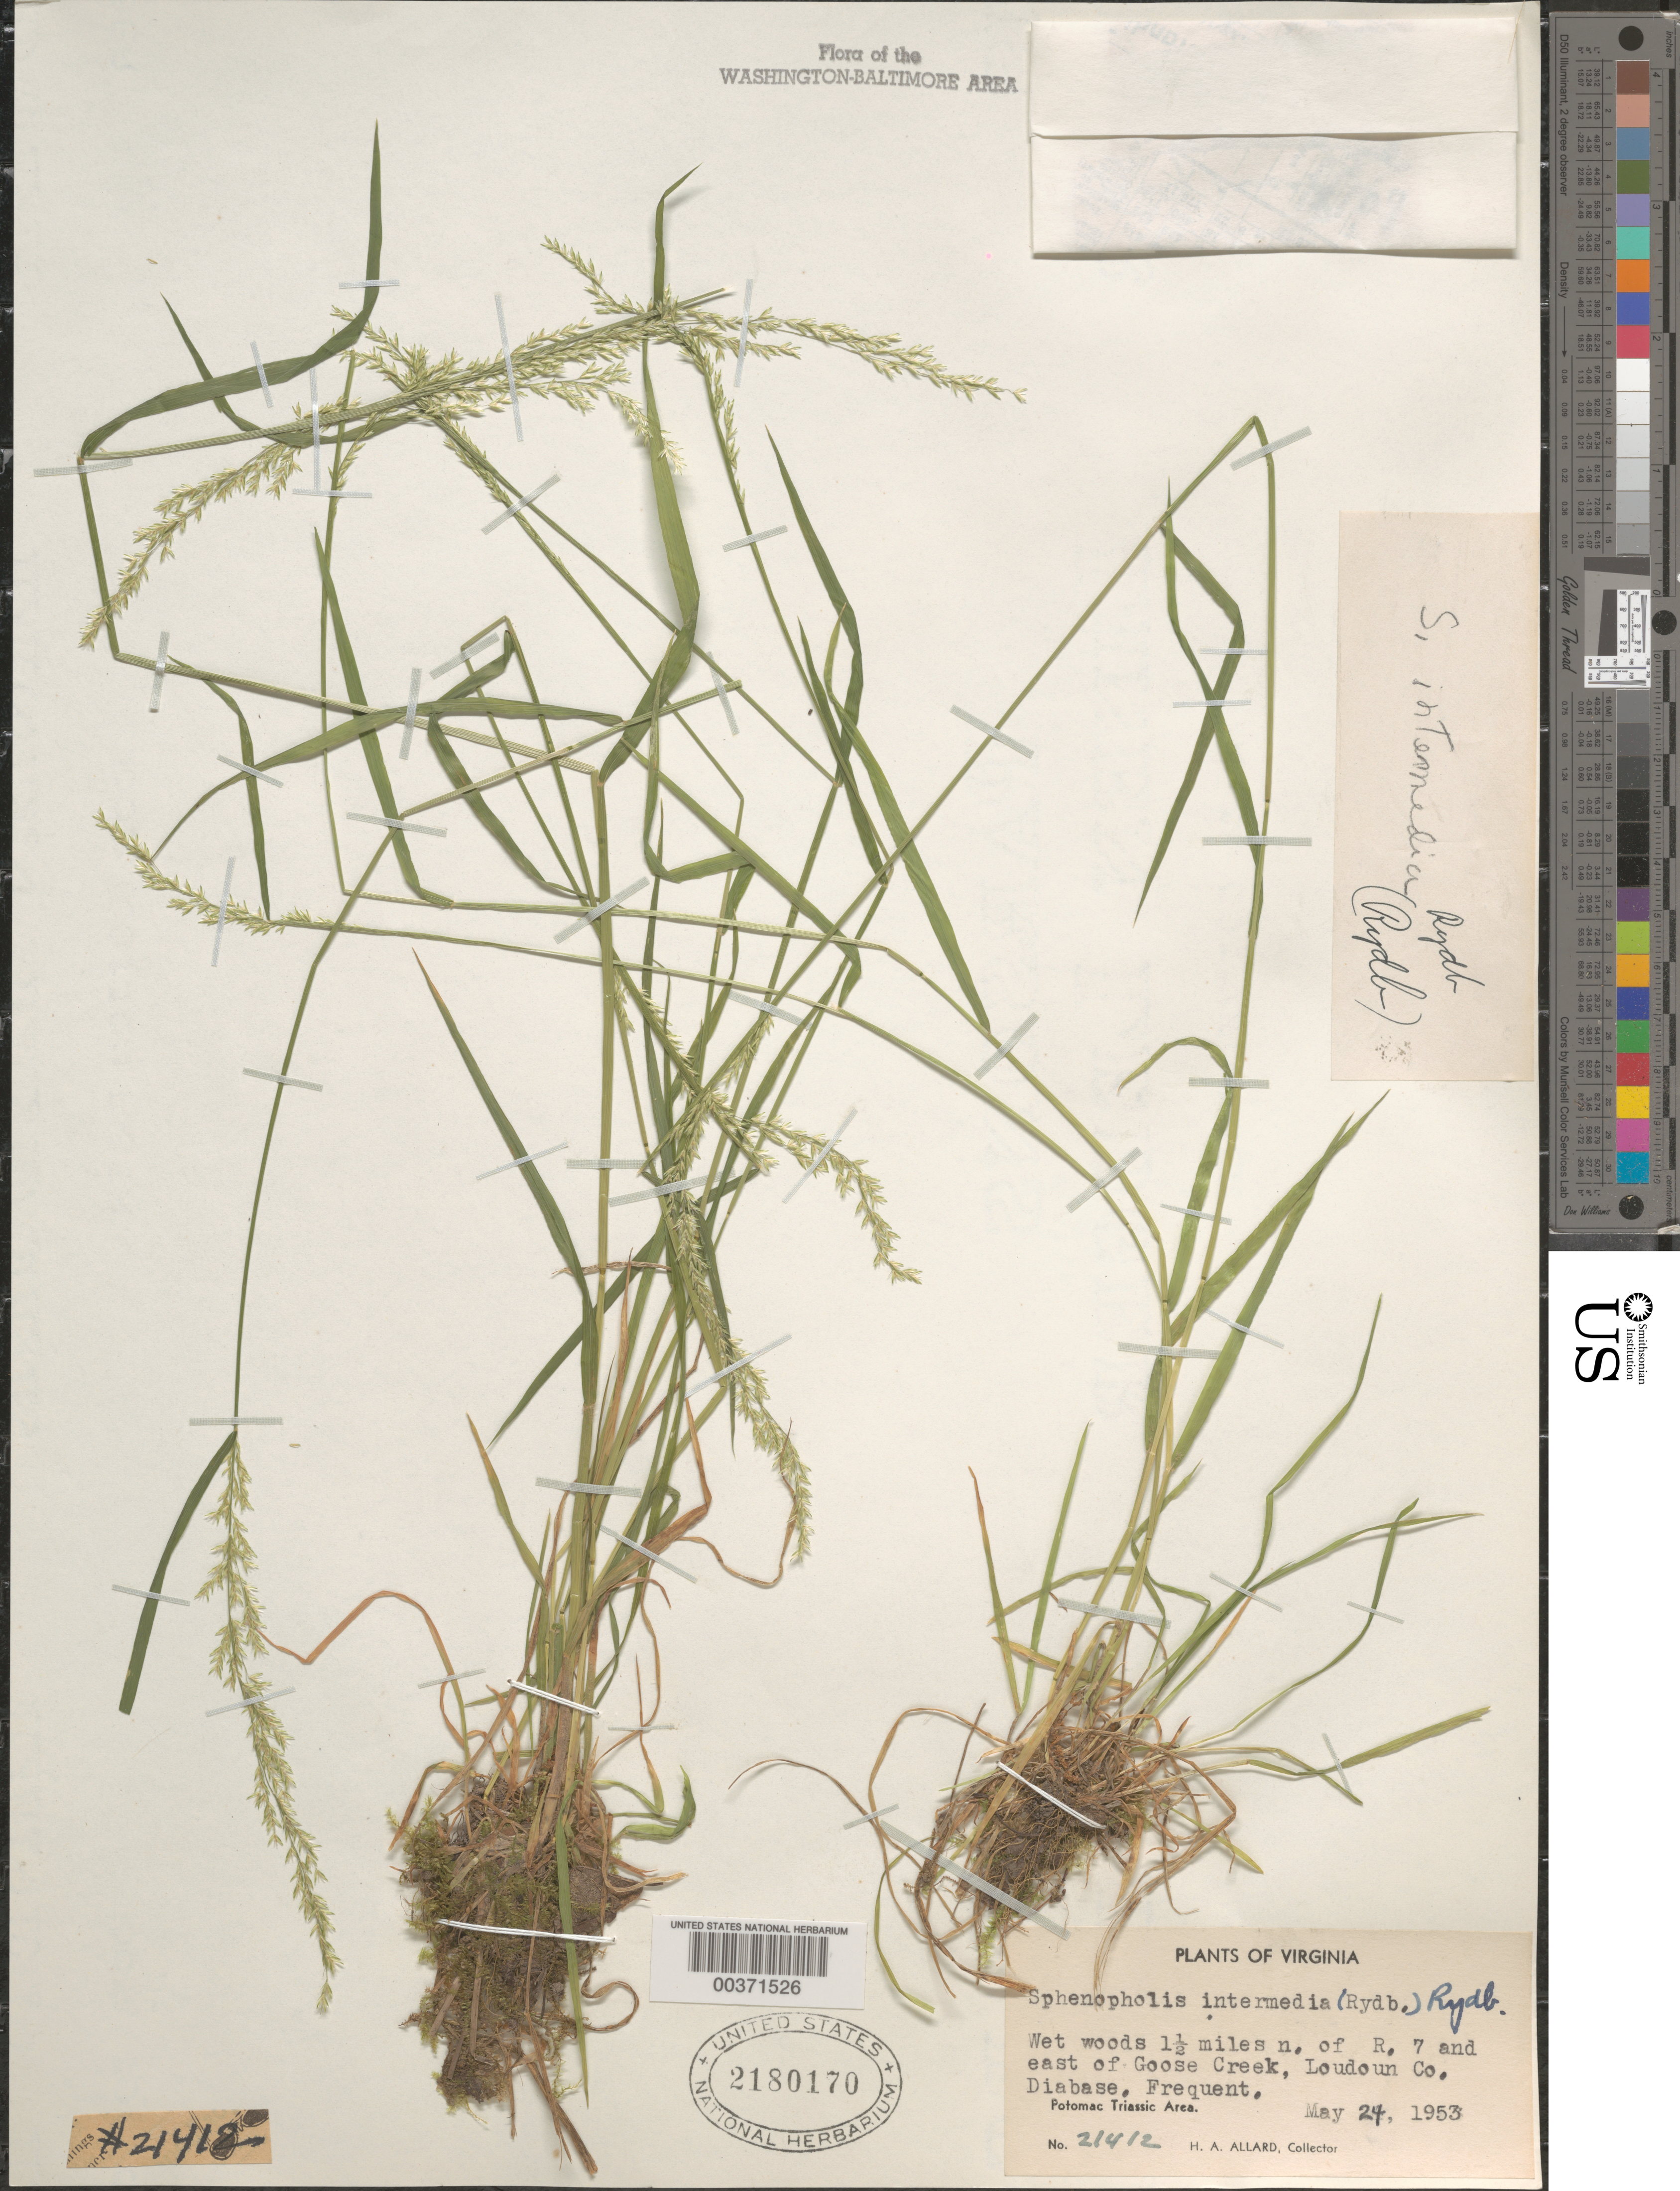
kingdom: Plantae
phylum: Tracheophyta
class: Liliopsida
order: Poales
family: Poaceae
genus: Sphenopholis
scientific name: Sphenopholis intermedia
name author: (Rydb.) Rydb.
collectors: H. A. Allard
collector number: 21412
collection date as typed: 24 May 1953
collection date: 1953-05-24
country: United States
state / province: Virginia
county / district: Loudoun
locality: North of Route 7 and east of Goose Creek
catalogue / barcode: US 2180170